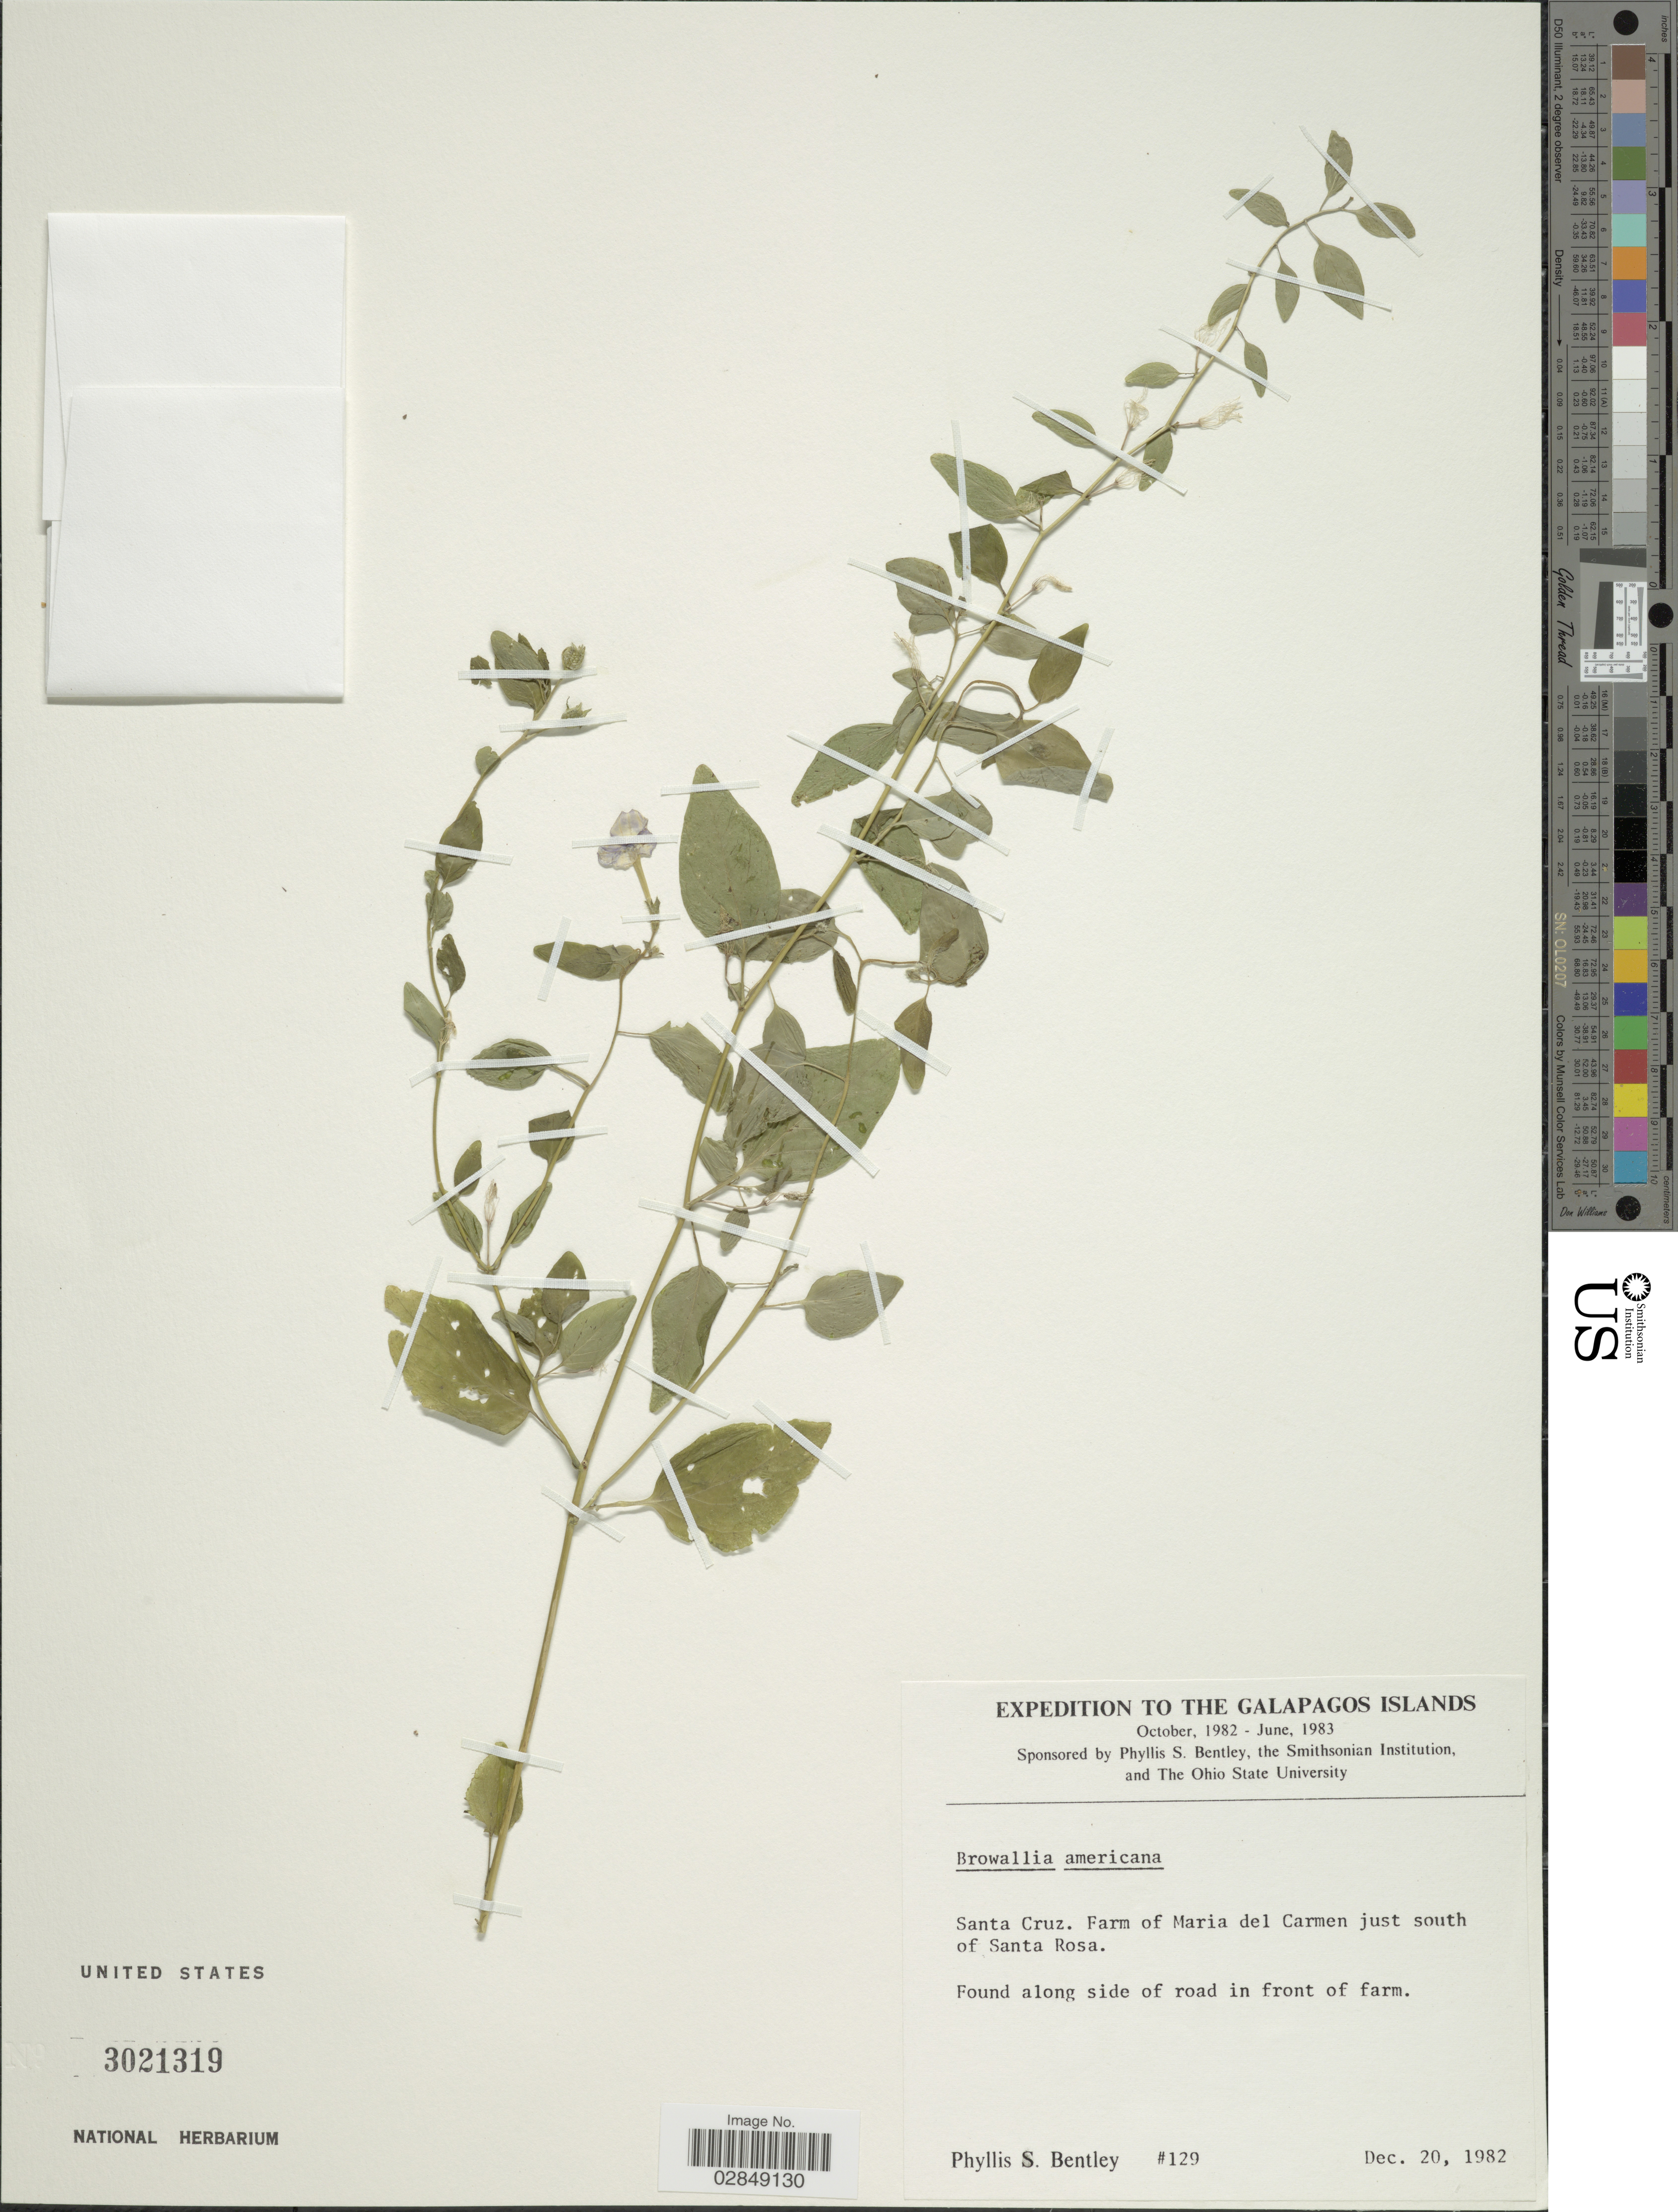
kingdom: Plantae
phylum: Tracheophyta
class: Magnoliopsida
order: Solanales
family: Solanaceae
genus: Browallia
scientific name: Browallia americana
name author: L.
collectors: P. S. Bentley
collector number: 129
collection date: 1982-12-20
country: Ecuador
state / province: Colón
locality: Galapagos Islands. Santa Cruz. Farm of Maria del Carmen just south of Santa Rosa.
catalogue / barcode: US 3021319